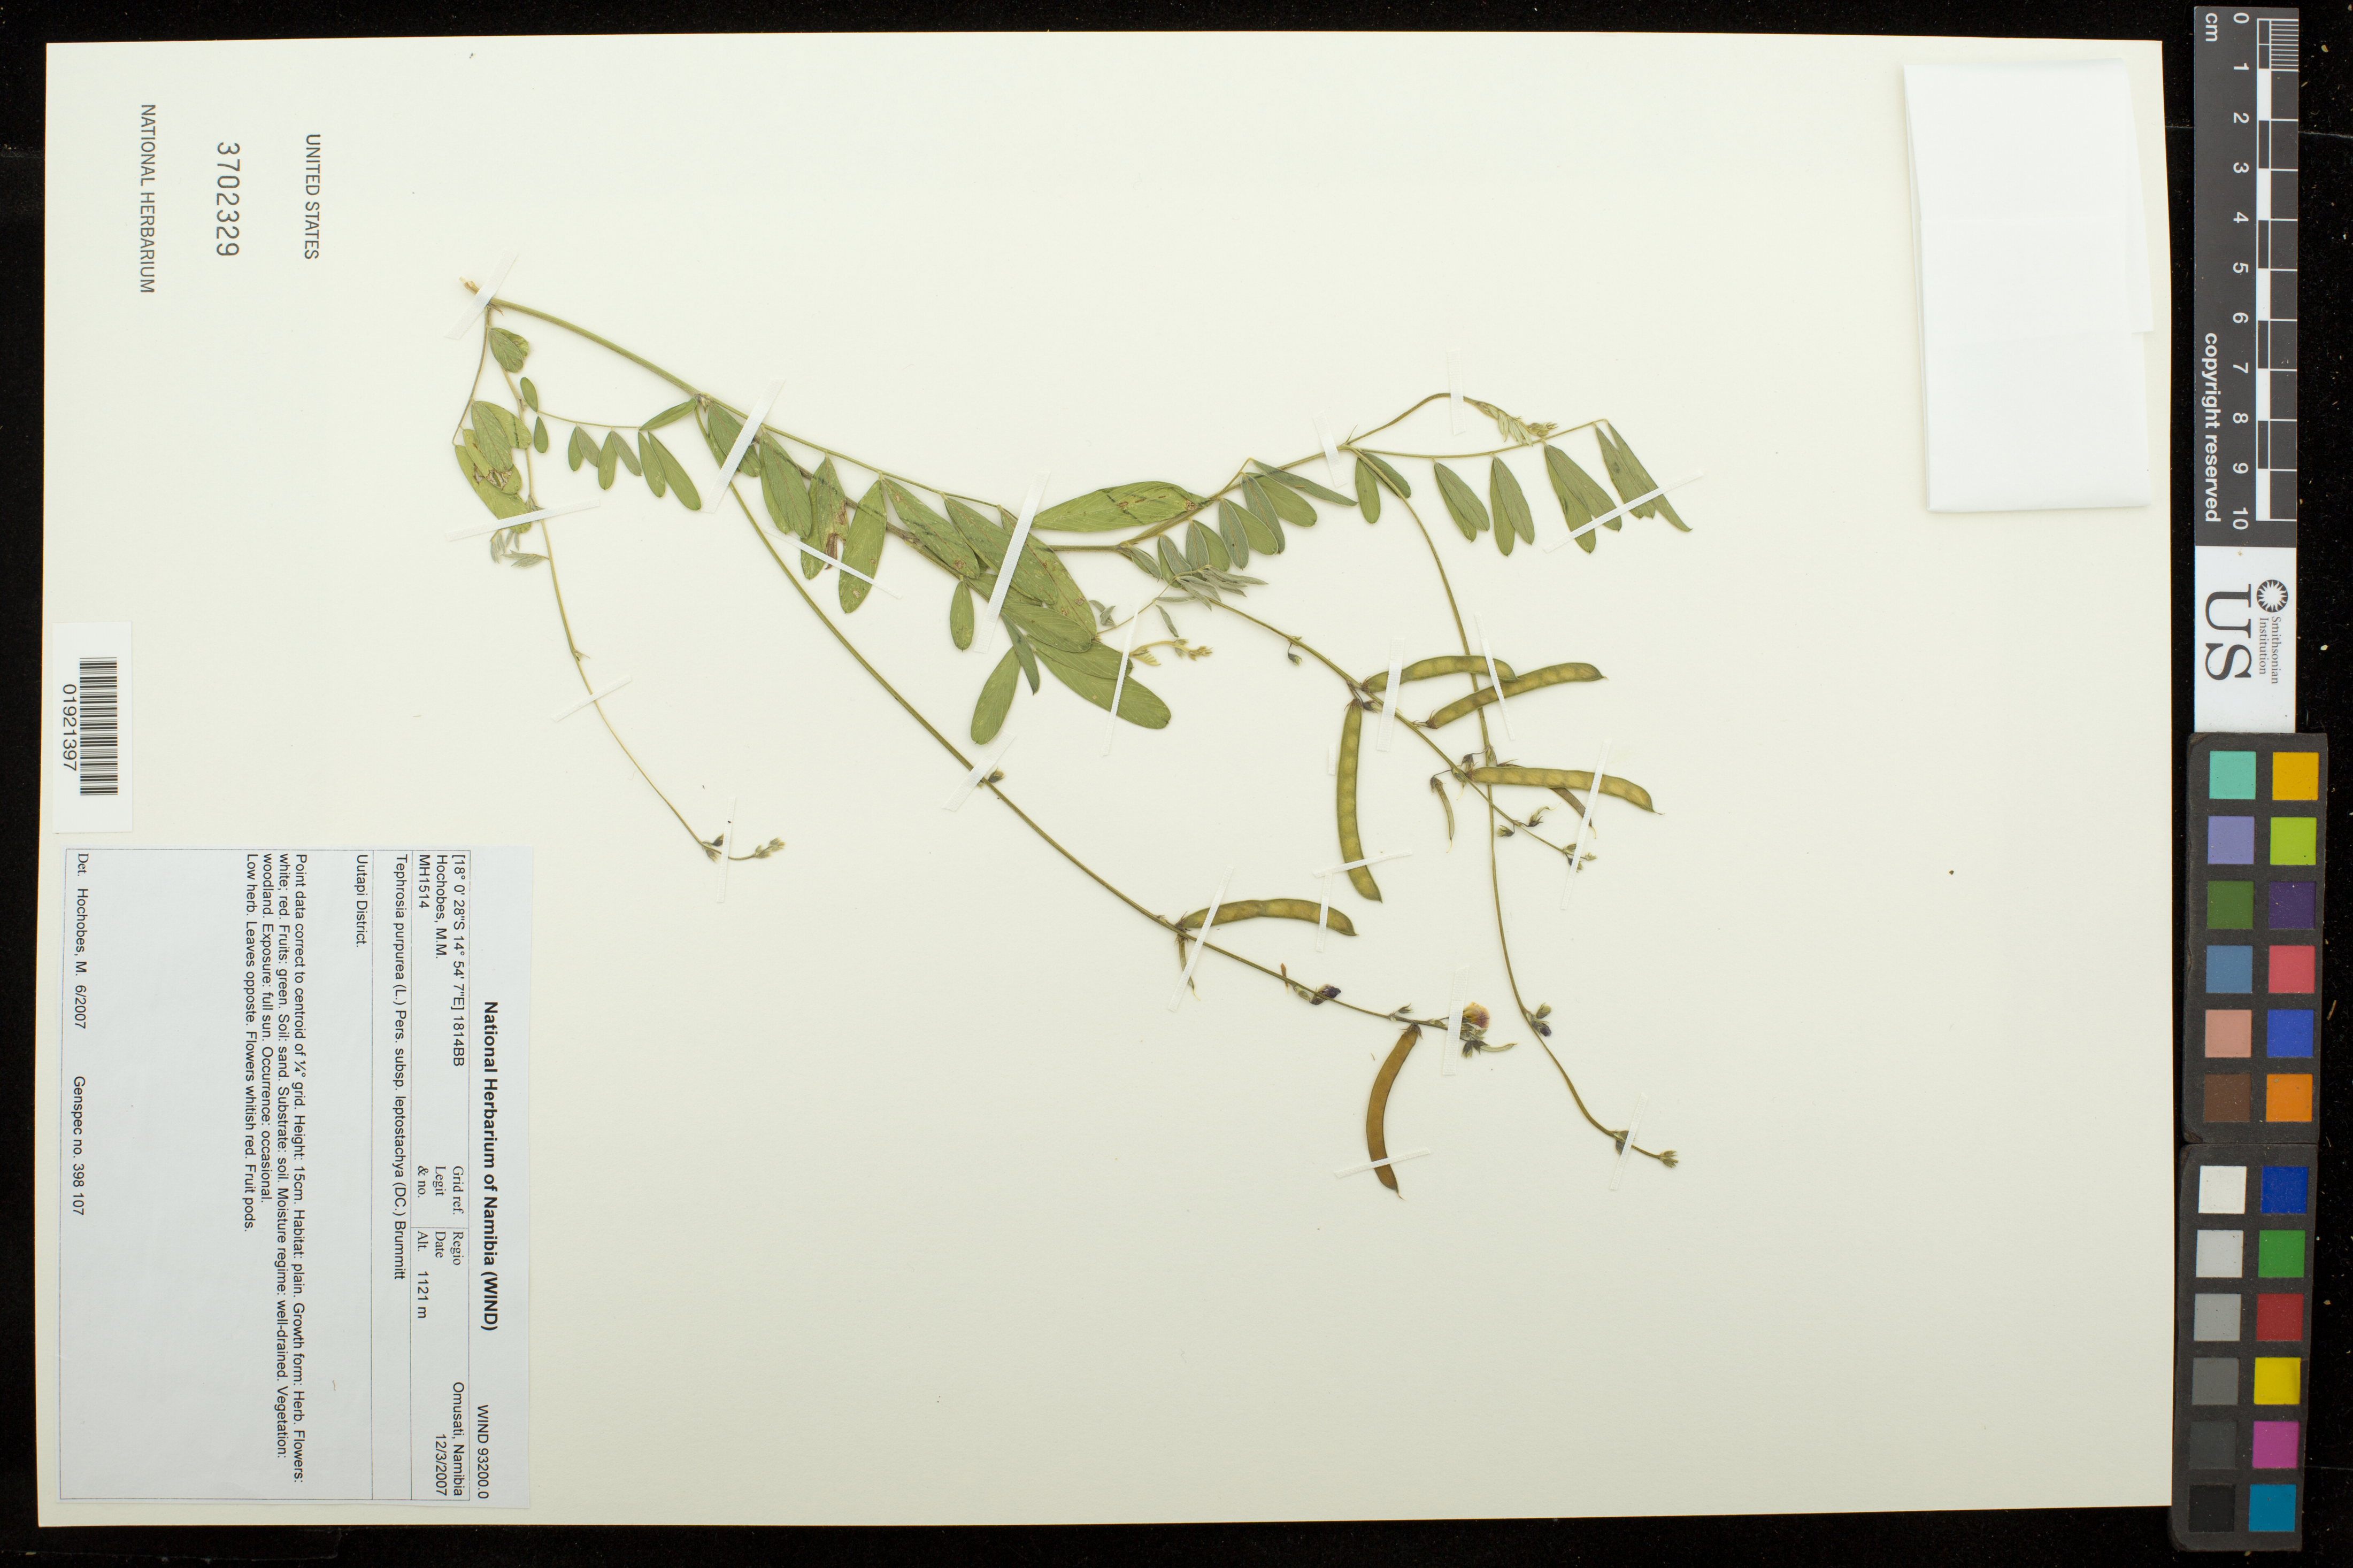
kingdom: Plantae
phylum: Tracheophyta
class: Magnoliopsida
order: Fabales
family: Fabaceae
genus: Tephrosia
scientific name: Tephrosia purpurea subsp. leptostachya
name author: (DC.) Brummitt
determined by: Hochobes, M. M.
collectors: M. Hochobes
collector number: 1514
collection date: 2007-03-12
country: Namibia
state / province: Omusati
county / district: Uutapi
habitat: Plain. Sandy soil, well-drained. Woodland. Full sun, occasional.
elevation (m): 1121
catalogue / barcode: US 3702329